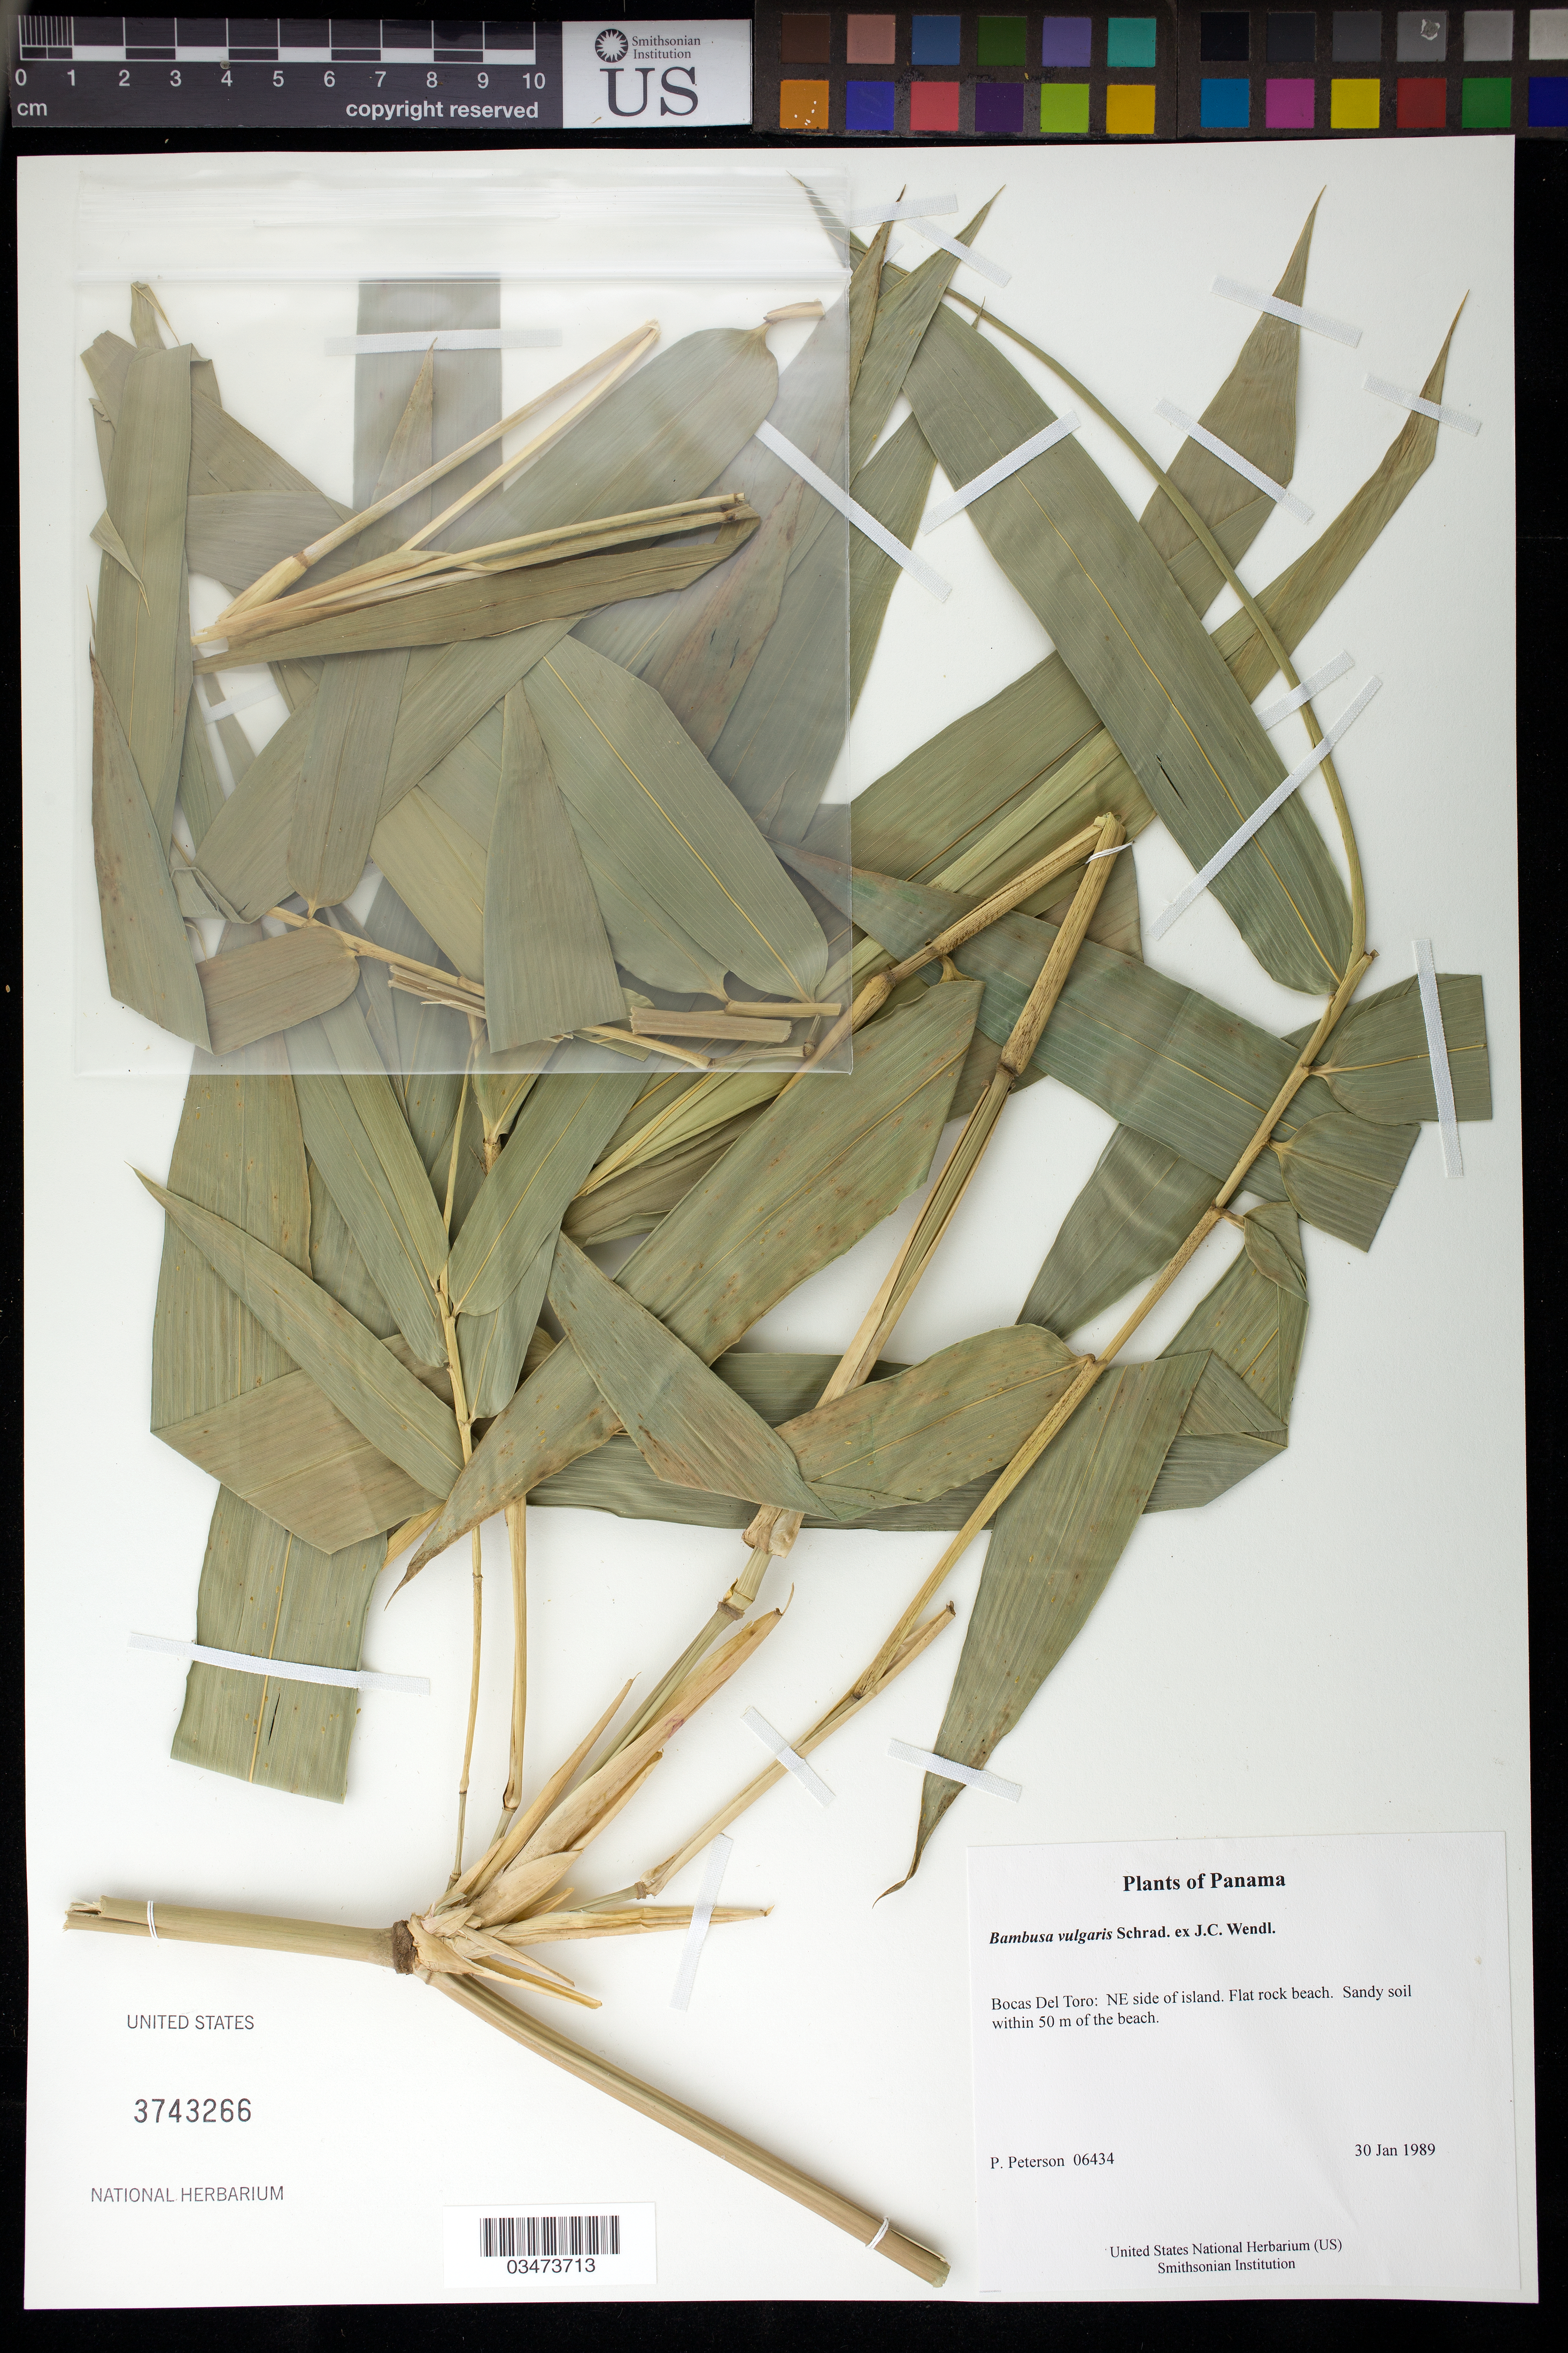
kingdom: Plantae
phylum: Tracheophyta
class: Liliopsida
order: Poales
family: Poaceae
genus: Bambusa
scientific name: Bambusa vulgaris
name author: Schrad. ex J.C. Wendl.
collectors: P. M. Peterson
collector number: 06434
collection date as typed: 30 Jan 1989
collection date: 1989-01-30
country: Panama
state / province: Bocas del Toro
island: Colón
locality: NE side of island.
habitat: Flat rock beach. Sandy soil within 50 m of the beach.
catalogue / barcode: US 3743266